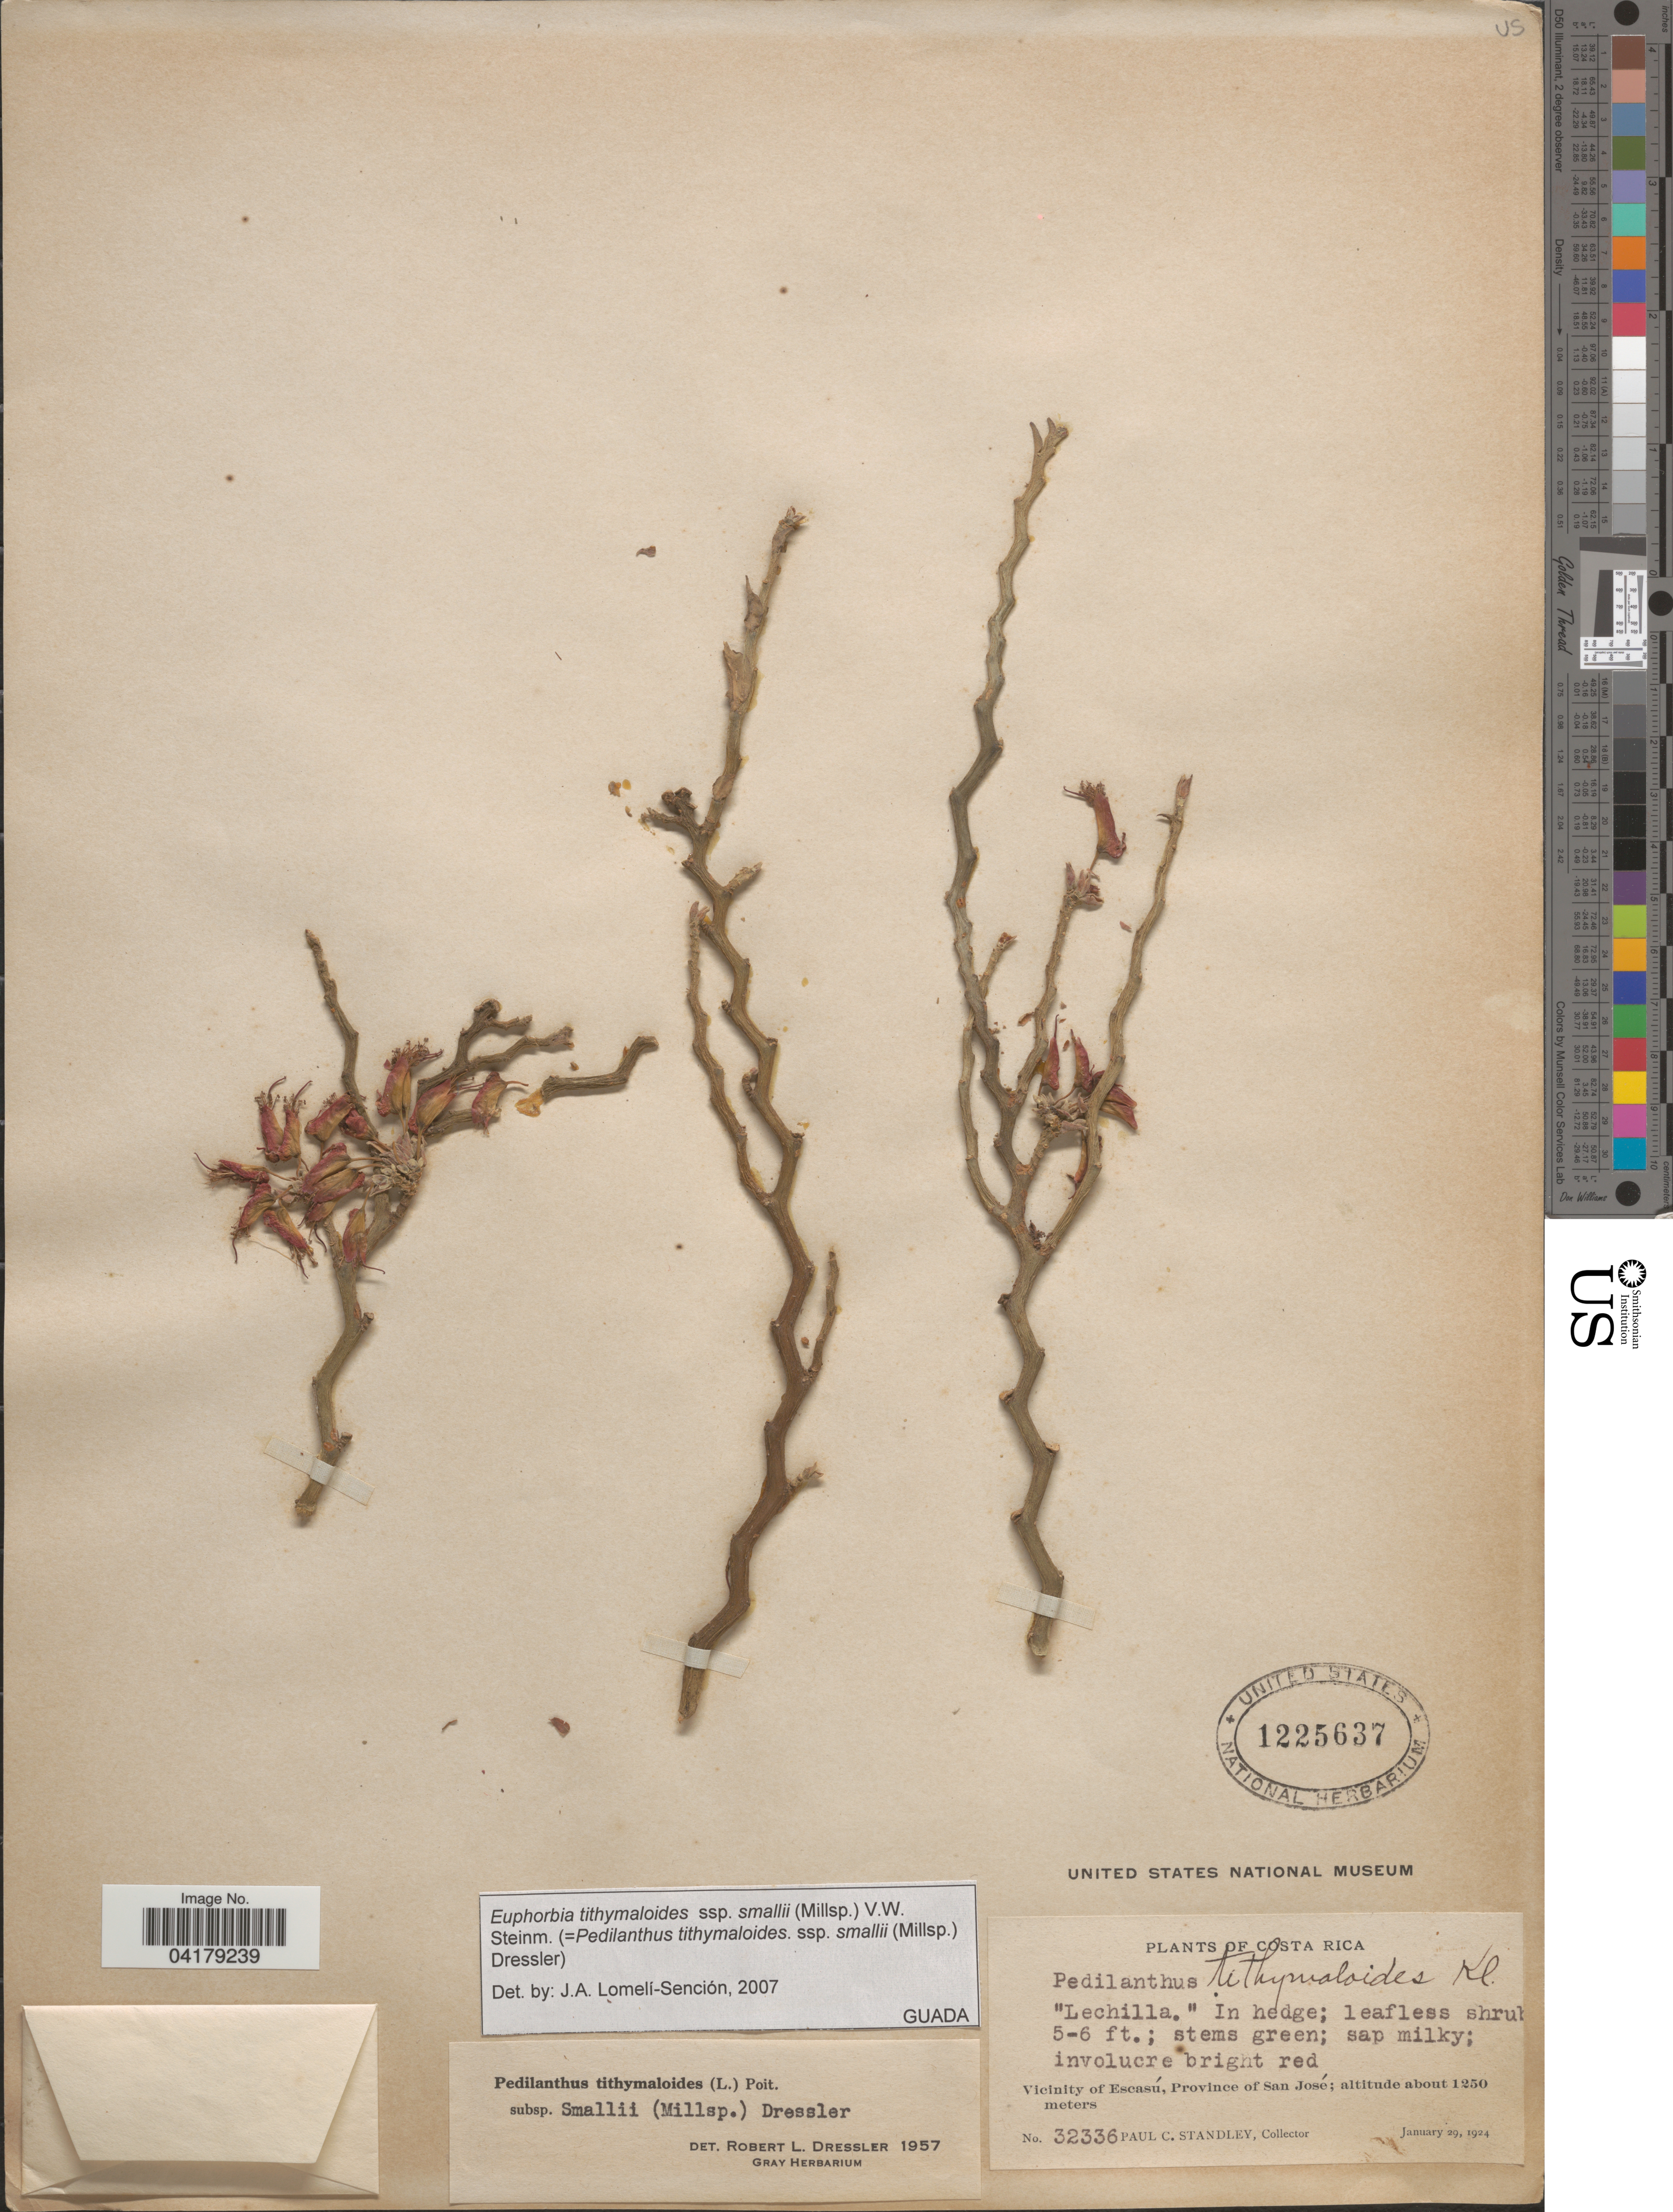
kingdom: Plantae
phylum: Tracheophyta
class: Magnoliopsida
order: Malpighiales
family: Euphorbiaceae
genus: Euphorbia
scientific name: Euphorbia tithymaloides subsp. smallii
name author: (Millsp.) V.W. Steinm.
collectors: P. C. Standley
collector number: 32336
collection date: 1924-01-29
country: Costa Rica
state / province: San José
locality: Vicinity of Escasú.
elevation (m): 1250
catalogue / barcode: US 1225637